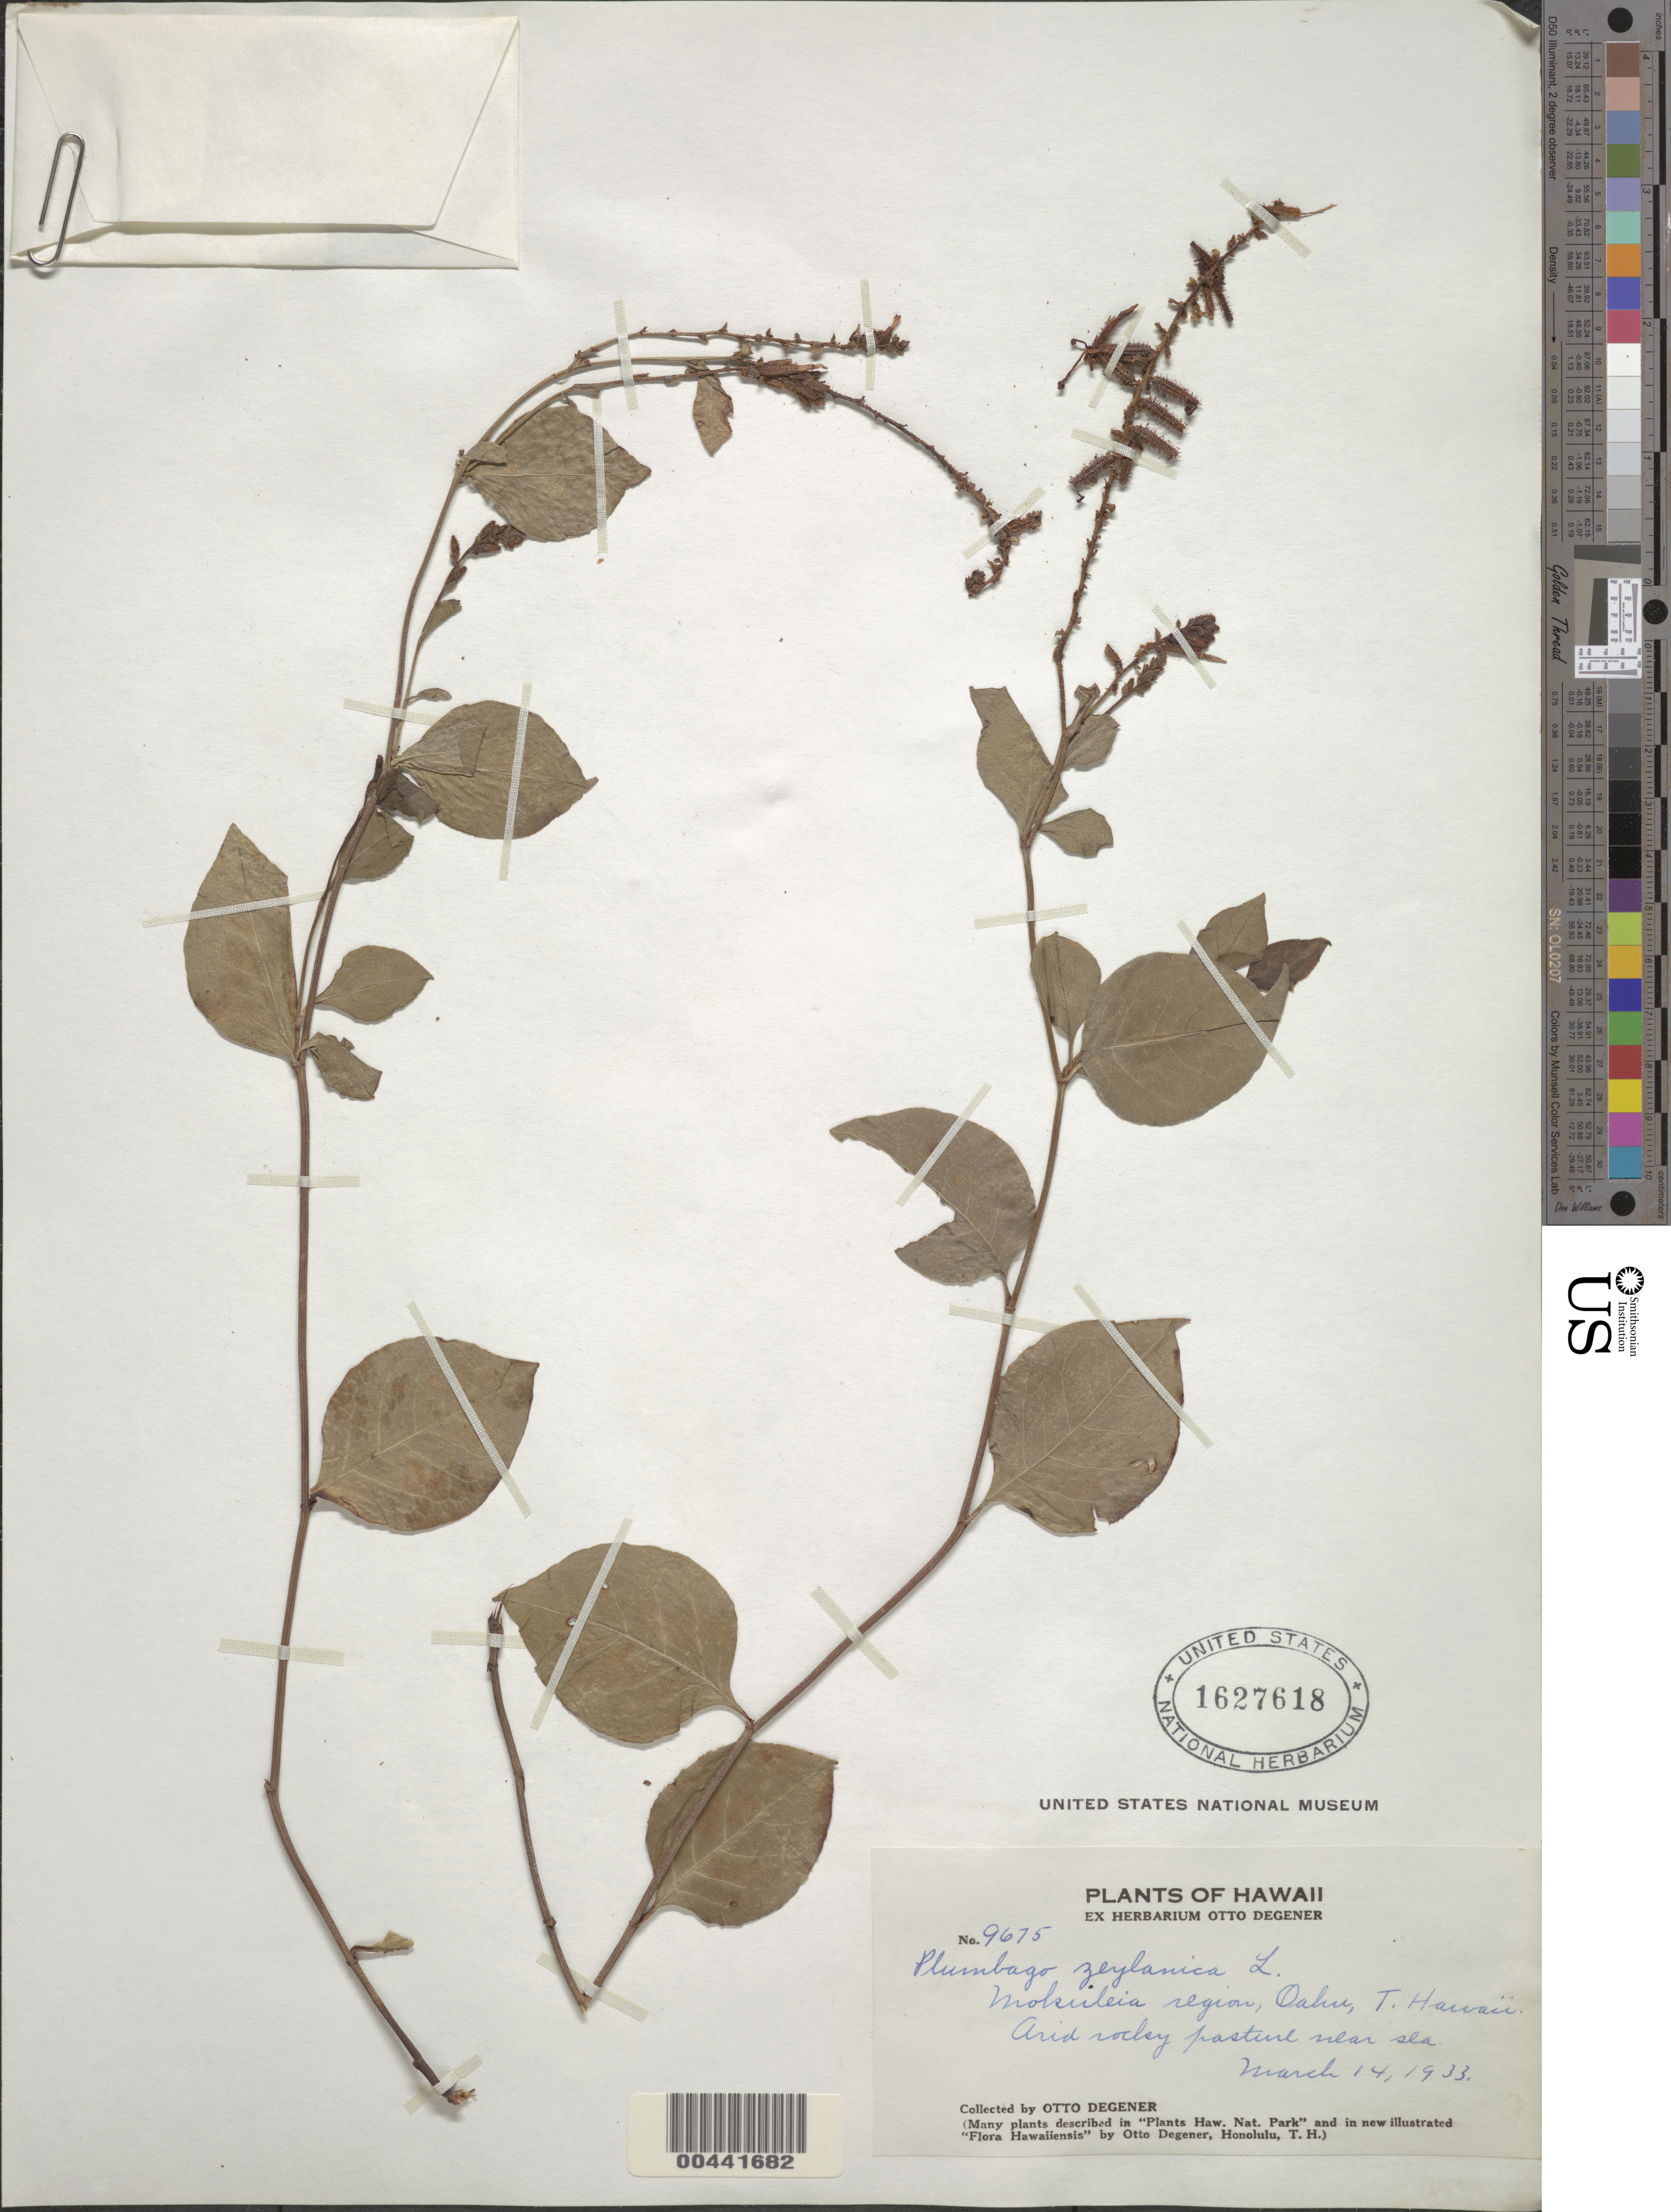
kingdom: Plantae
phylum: Tracheophyta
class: Magnoliopsida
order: Caryophyllales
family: Plumbaginaceae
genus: Plumbago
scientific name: Plumbago zeylanica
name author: L.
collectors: O. Degener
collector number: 9675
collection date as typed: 14 Mar 1933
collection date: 1933-03-14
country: United States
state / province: Hawaii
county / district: Honolulu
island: Oahu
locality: Mokuleia region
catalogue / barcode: US 1627618